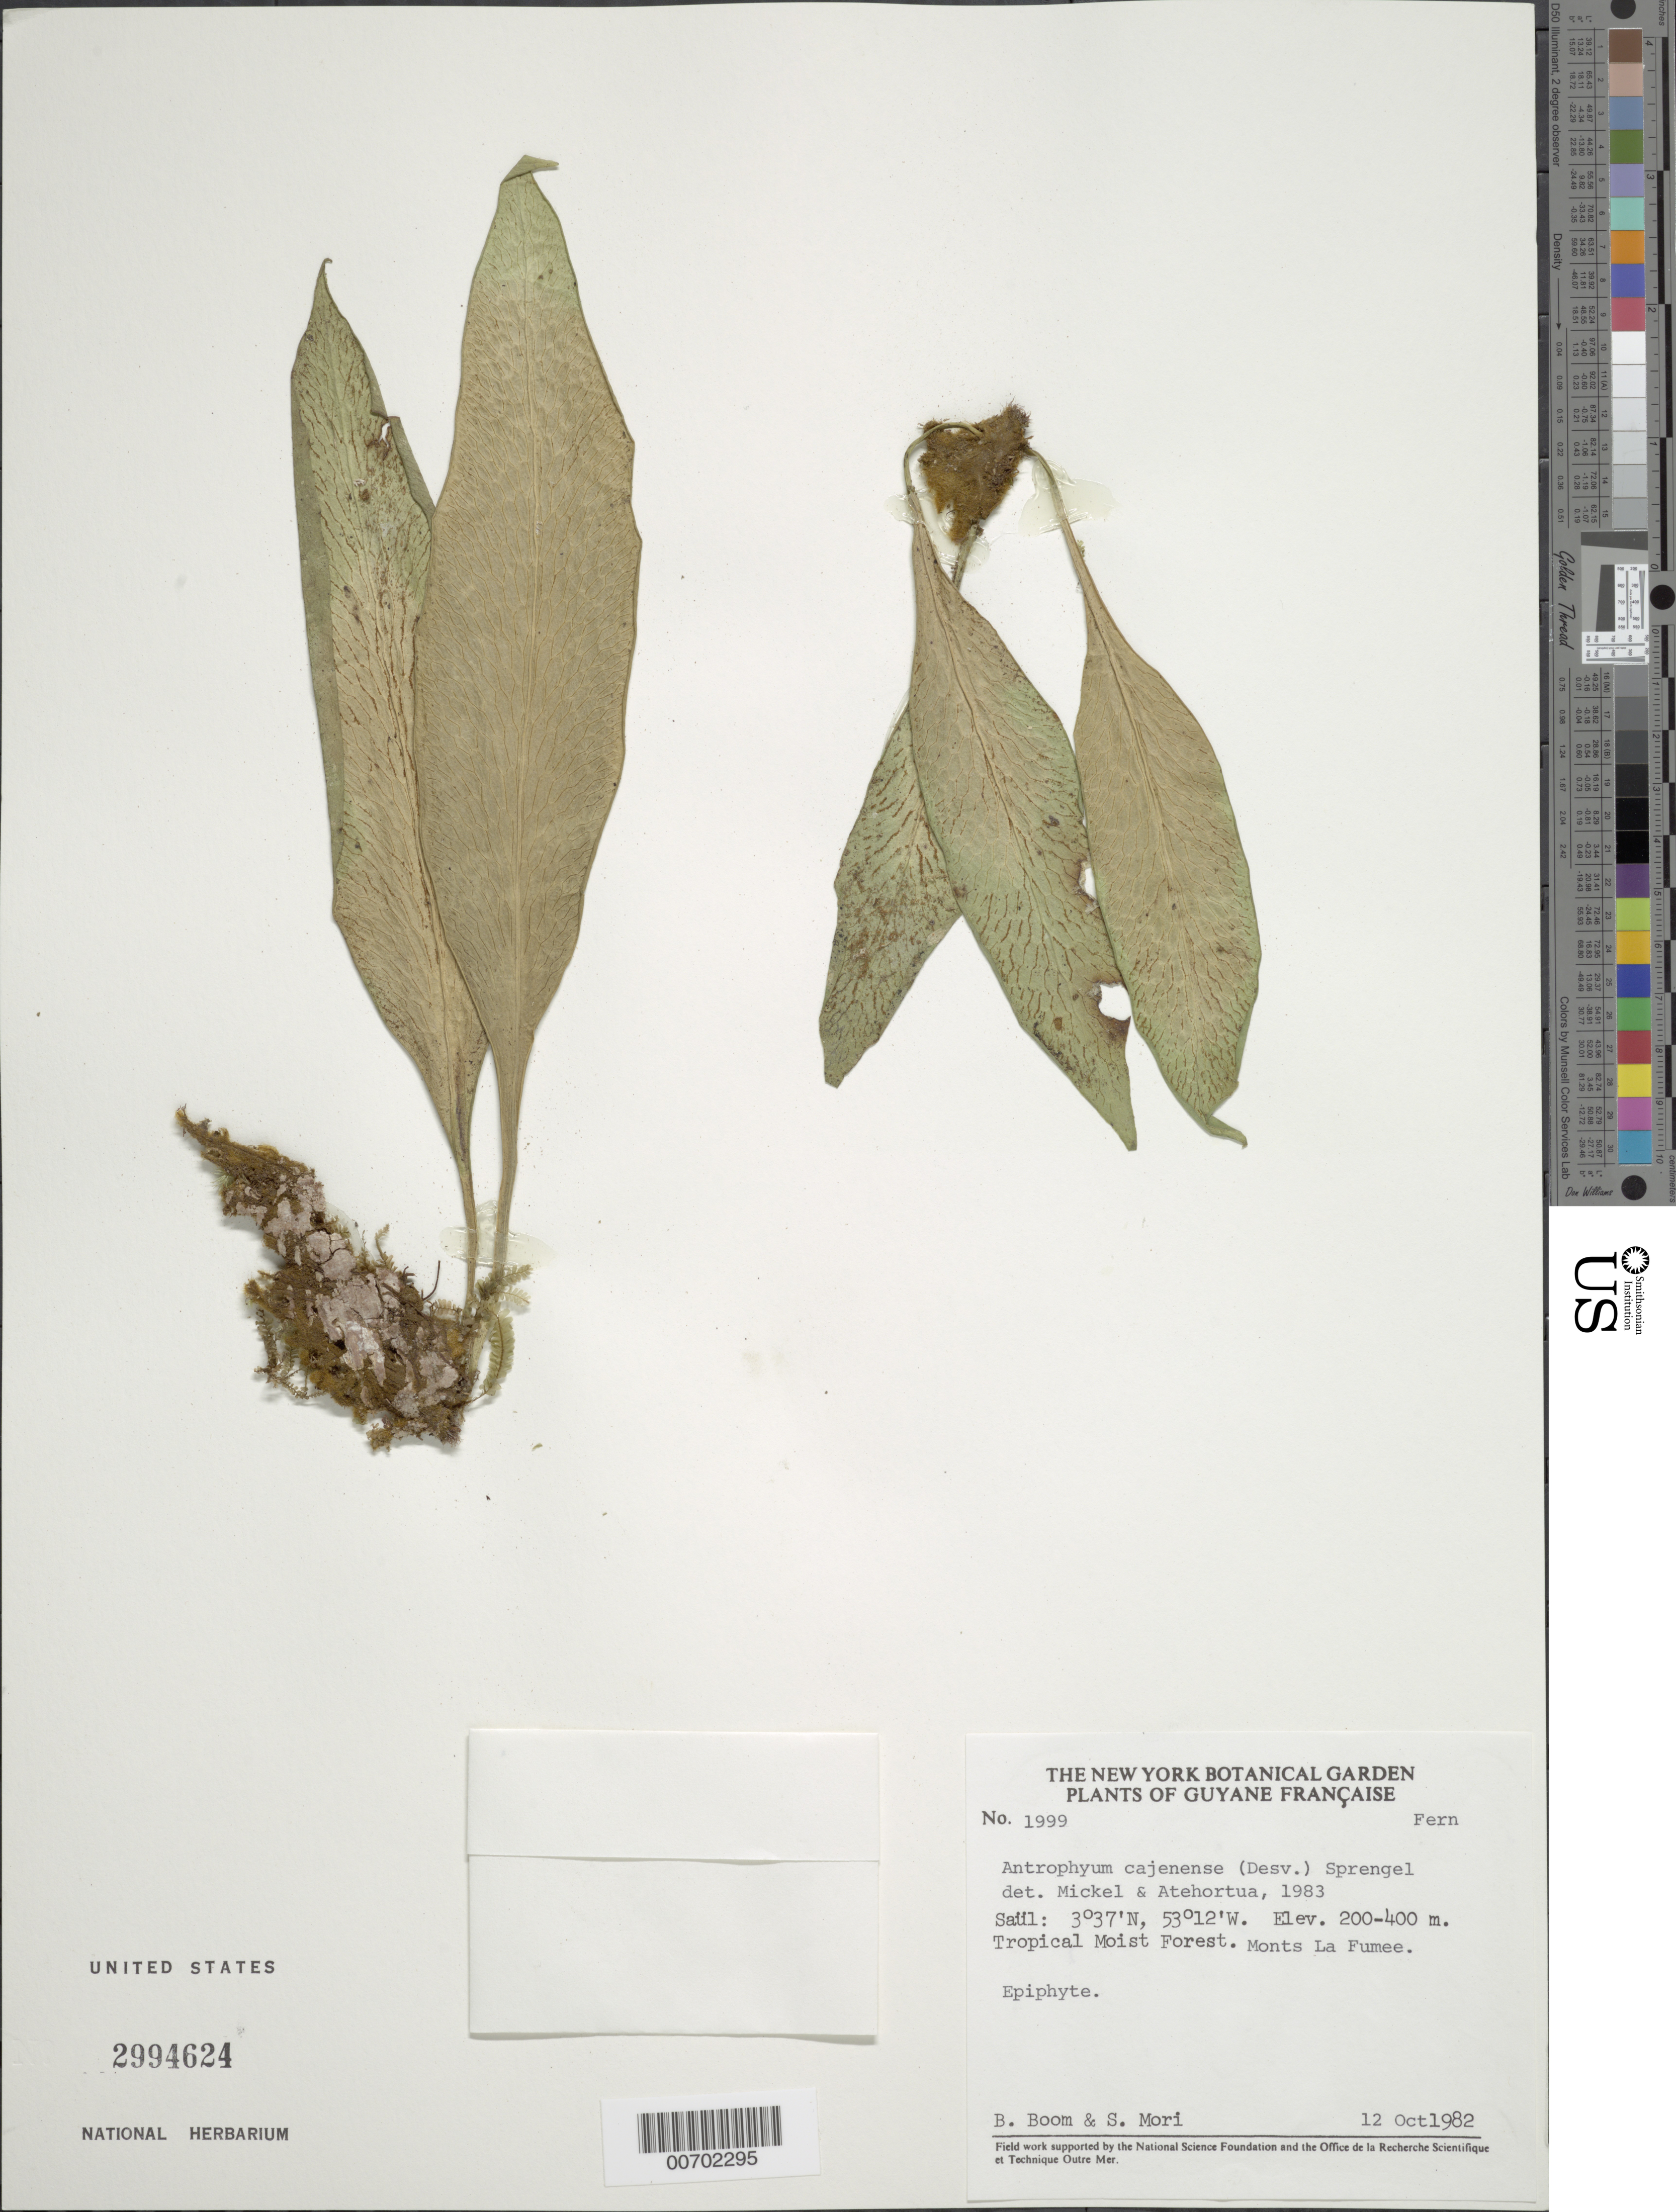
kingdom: Plantae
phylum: Tracheophyta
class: Polypodiopsida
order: Polypodiales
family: Pteridaceae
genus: Polytaenium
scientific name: Polytaenium guayanense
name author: (Hieron.) Alston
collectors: B. M. Boom & S. Mori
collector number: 1999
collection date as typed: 12-Oct-82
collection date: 1982-10-12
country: French Guiana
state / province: Saint-Laurent-du-Maroni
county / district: Saül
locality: Monts La Fumée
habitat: Tropical moist forest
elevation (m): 200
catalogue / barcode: US 2994624